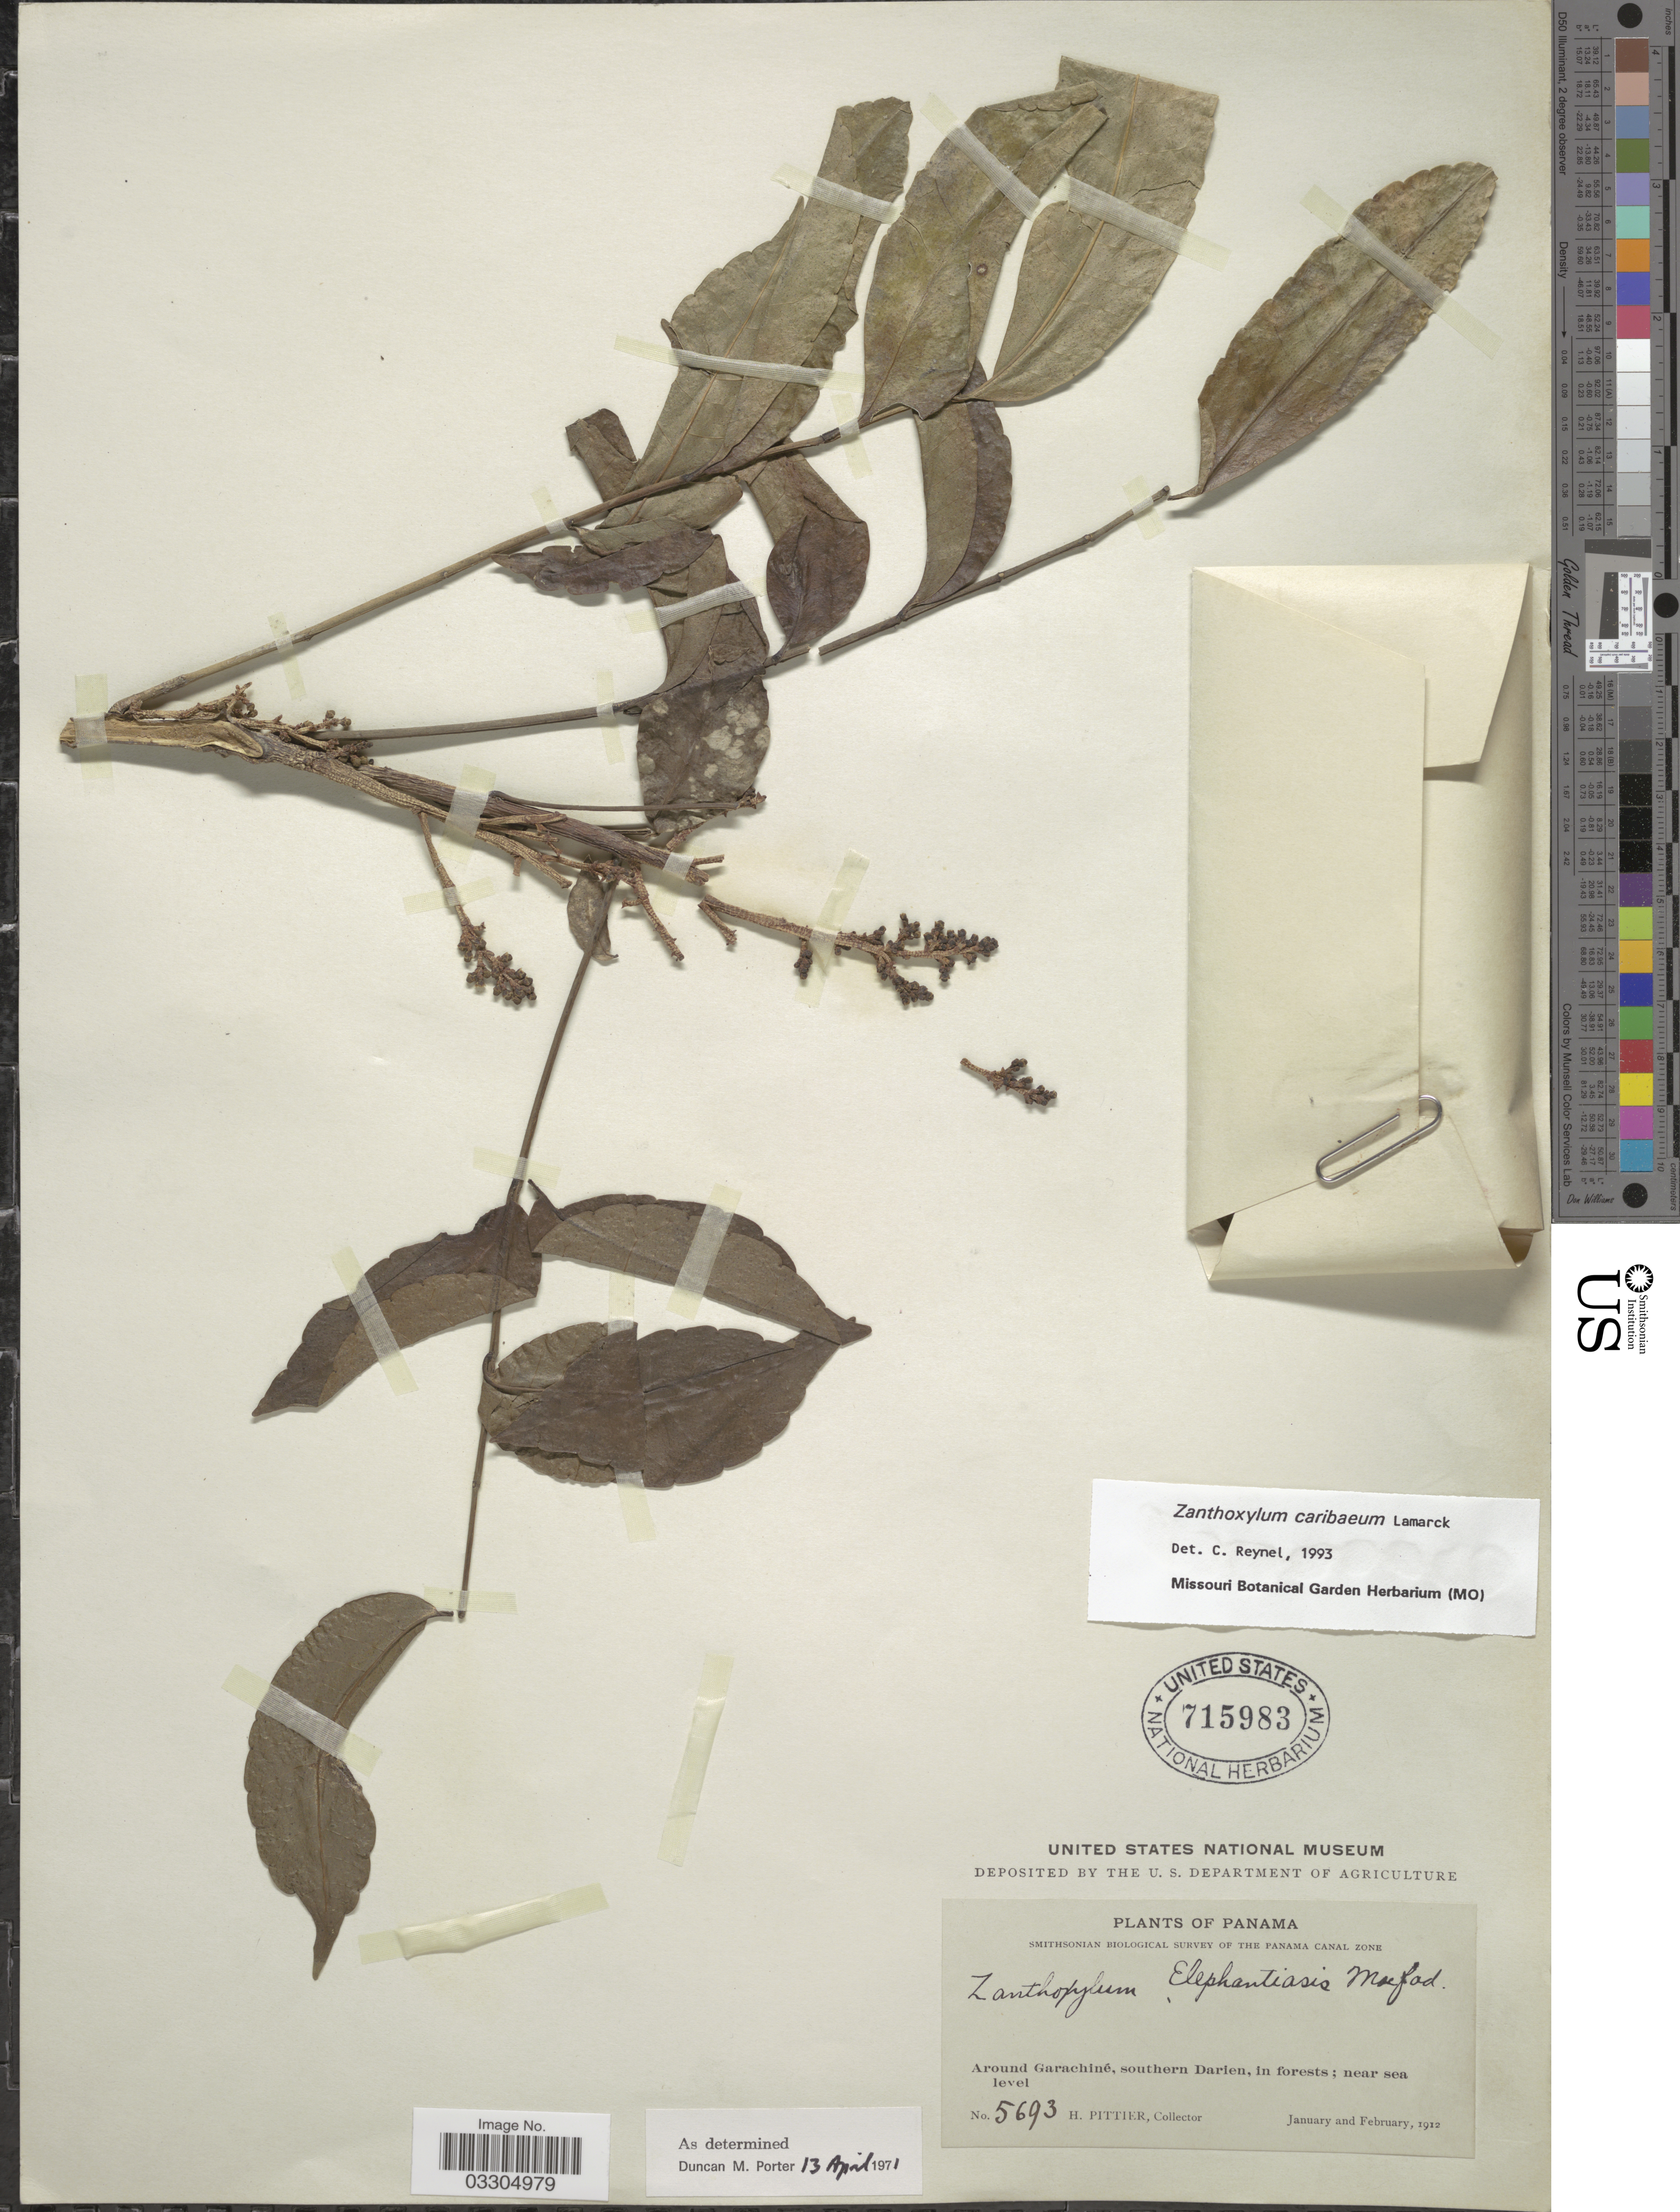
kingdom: Plantae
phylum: Tracheophyta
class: Magnoliopsida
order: Sapindales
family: Rutaceae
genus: Zanthoxylum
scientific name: Zanthoxylum caribaeum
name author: Lam.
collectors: H. F. Pittier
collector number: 5693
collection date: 1912-01/1912-02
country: Panama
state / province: Darién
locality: Around Garachiné, southern Darien.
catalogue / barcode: US 715983